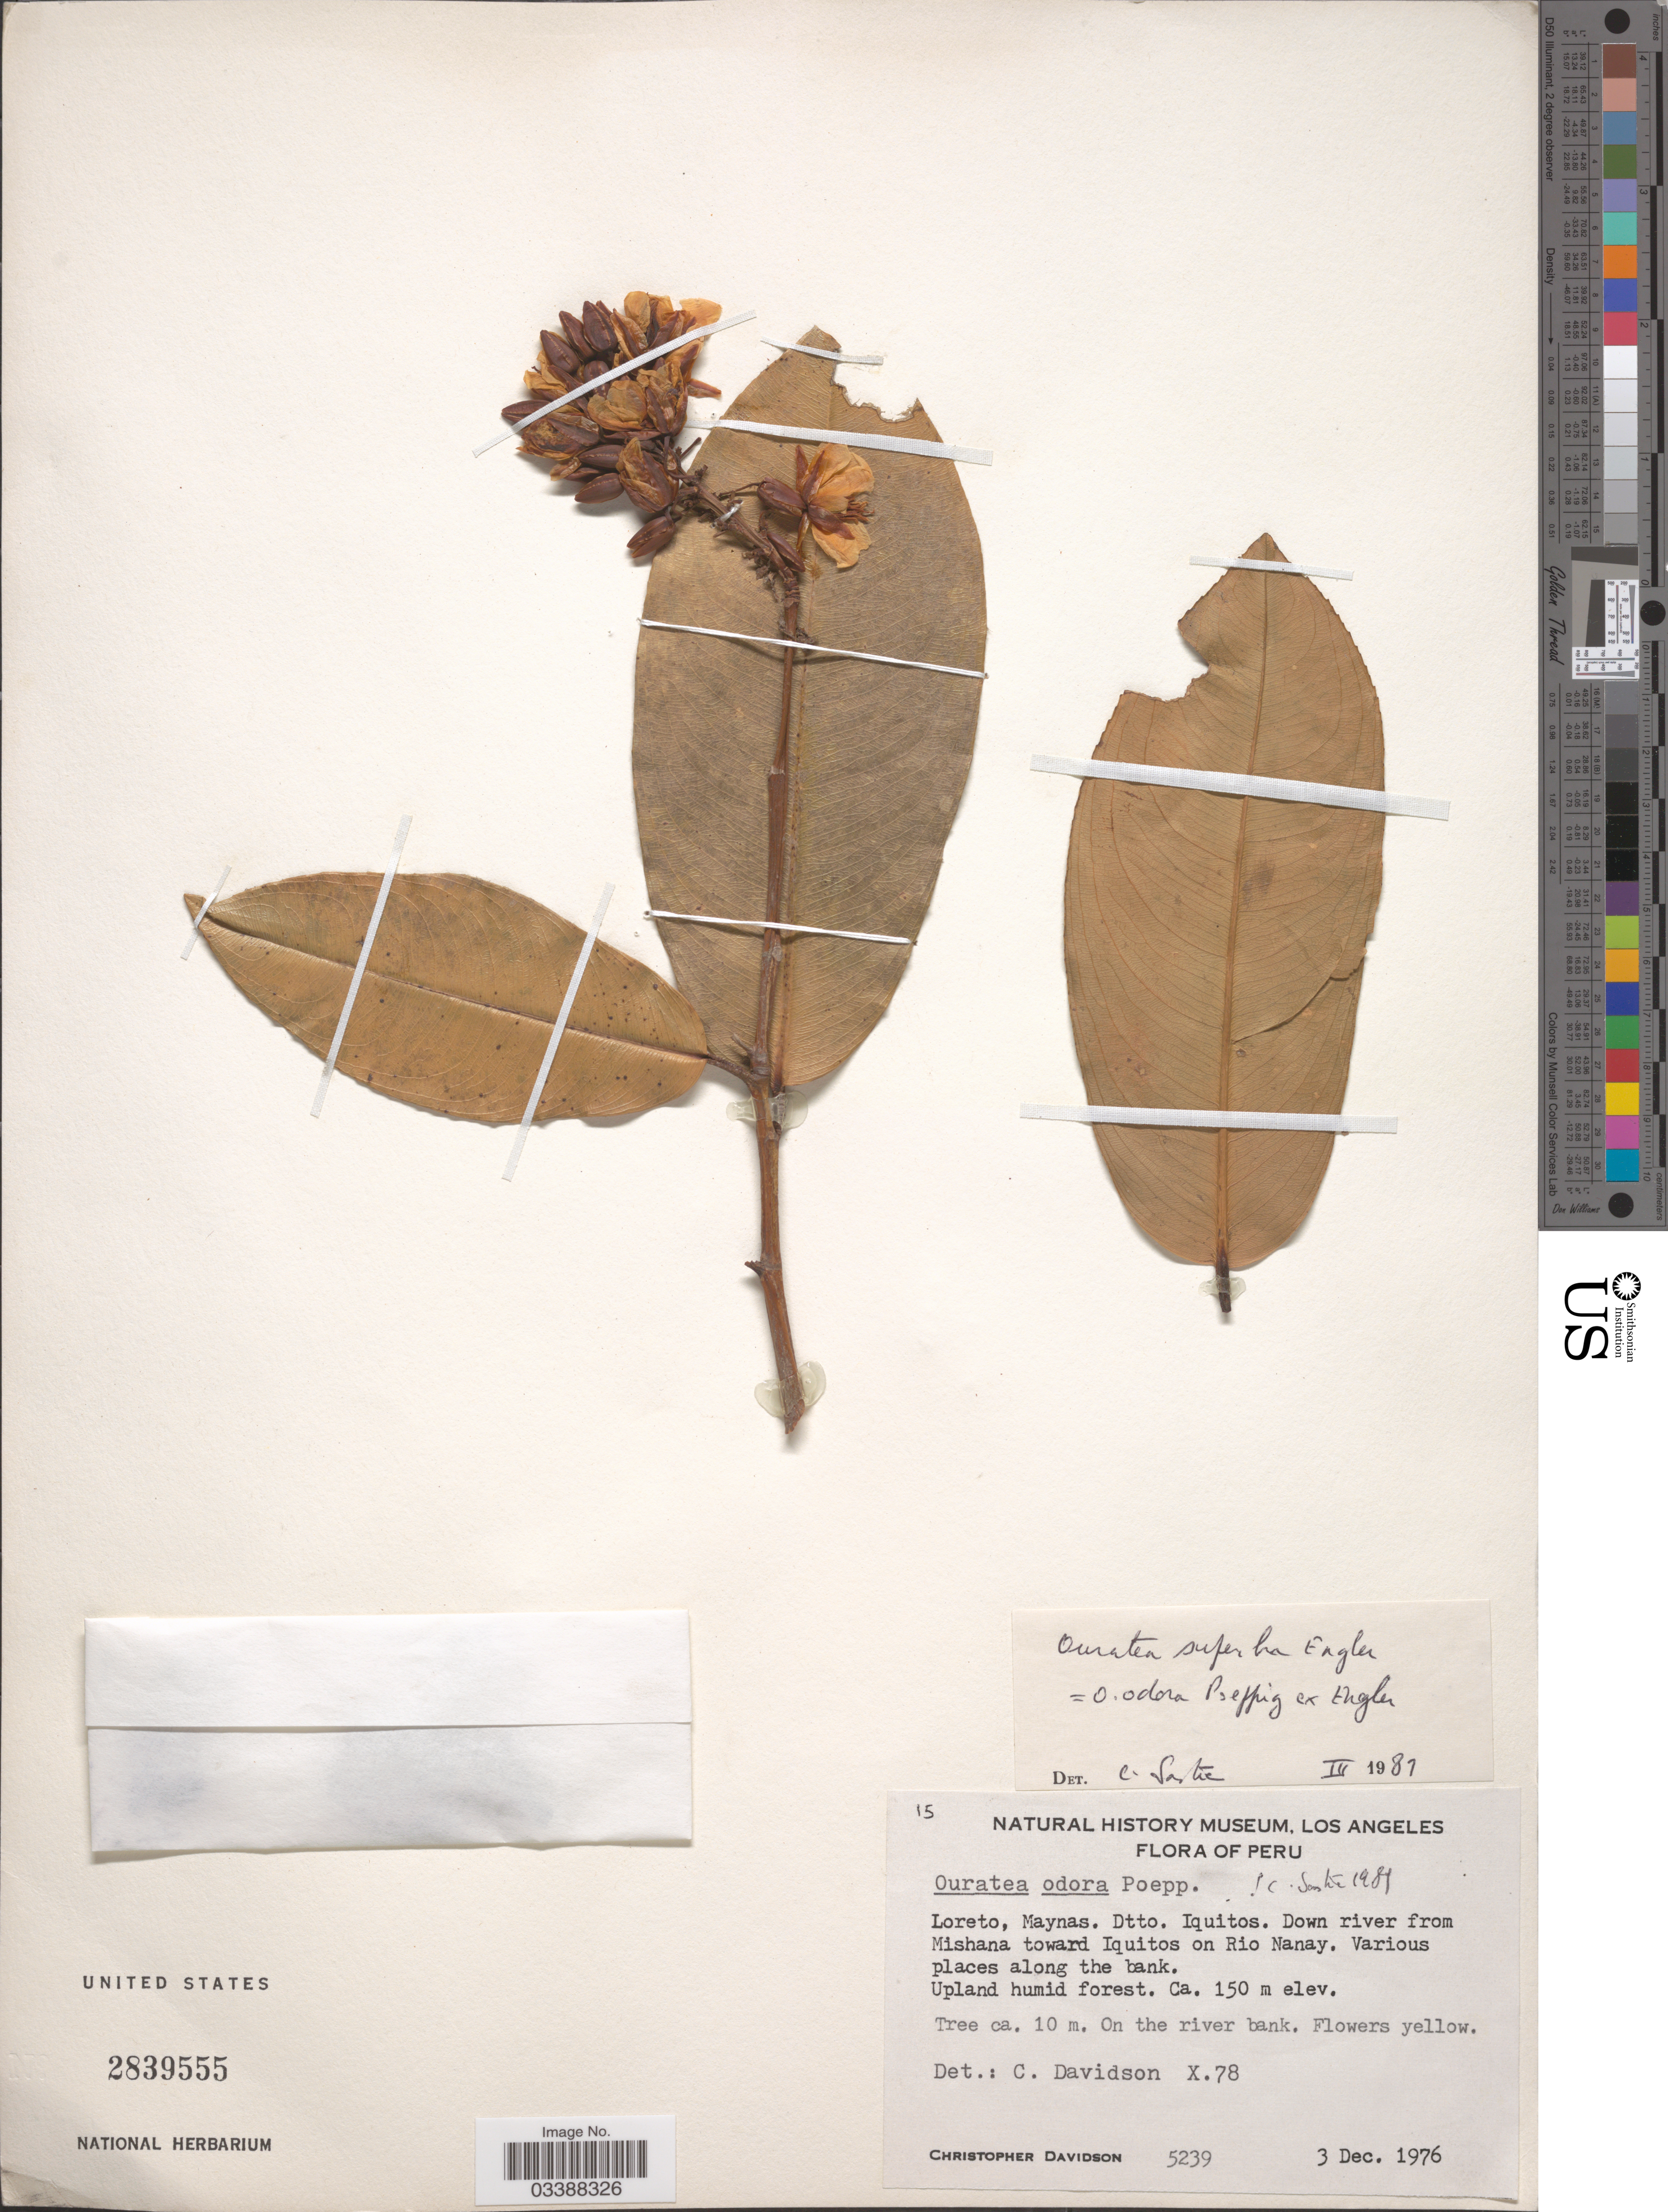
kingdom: Plantae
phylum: Tracheophyta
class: Magnoliopsida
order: Malpighiales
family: Ochnaceae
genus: Ouratea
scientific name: Ouratea superba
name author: Engl.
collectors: C. Davidson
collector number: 5239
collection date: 1976-12-03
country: Peru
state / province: Loreto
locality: Maynas. Dtto. Iquitos. Down river from Mishana toward Iquitos on Rio Nanay.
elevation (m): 150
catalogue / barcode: US 2839555